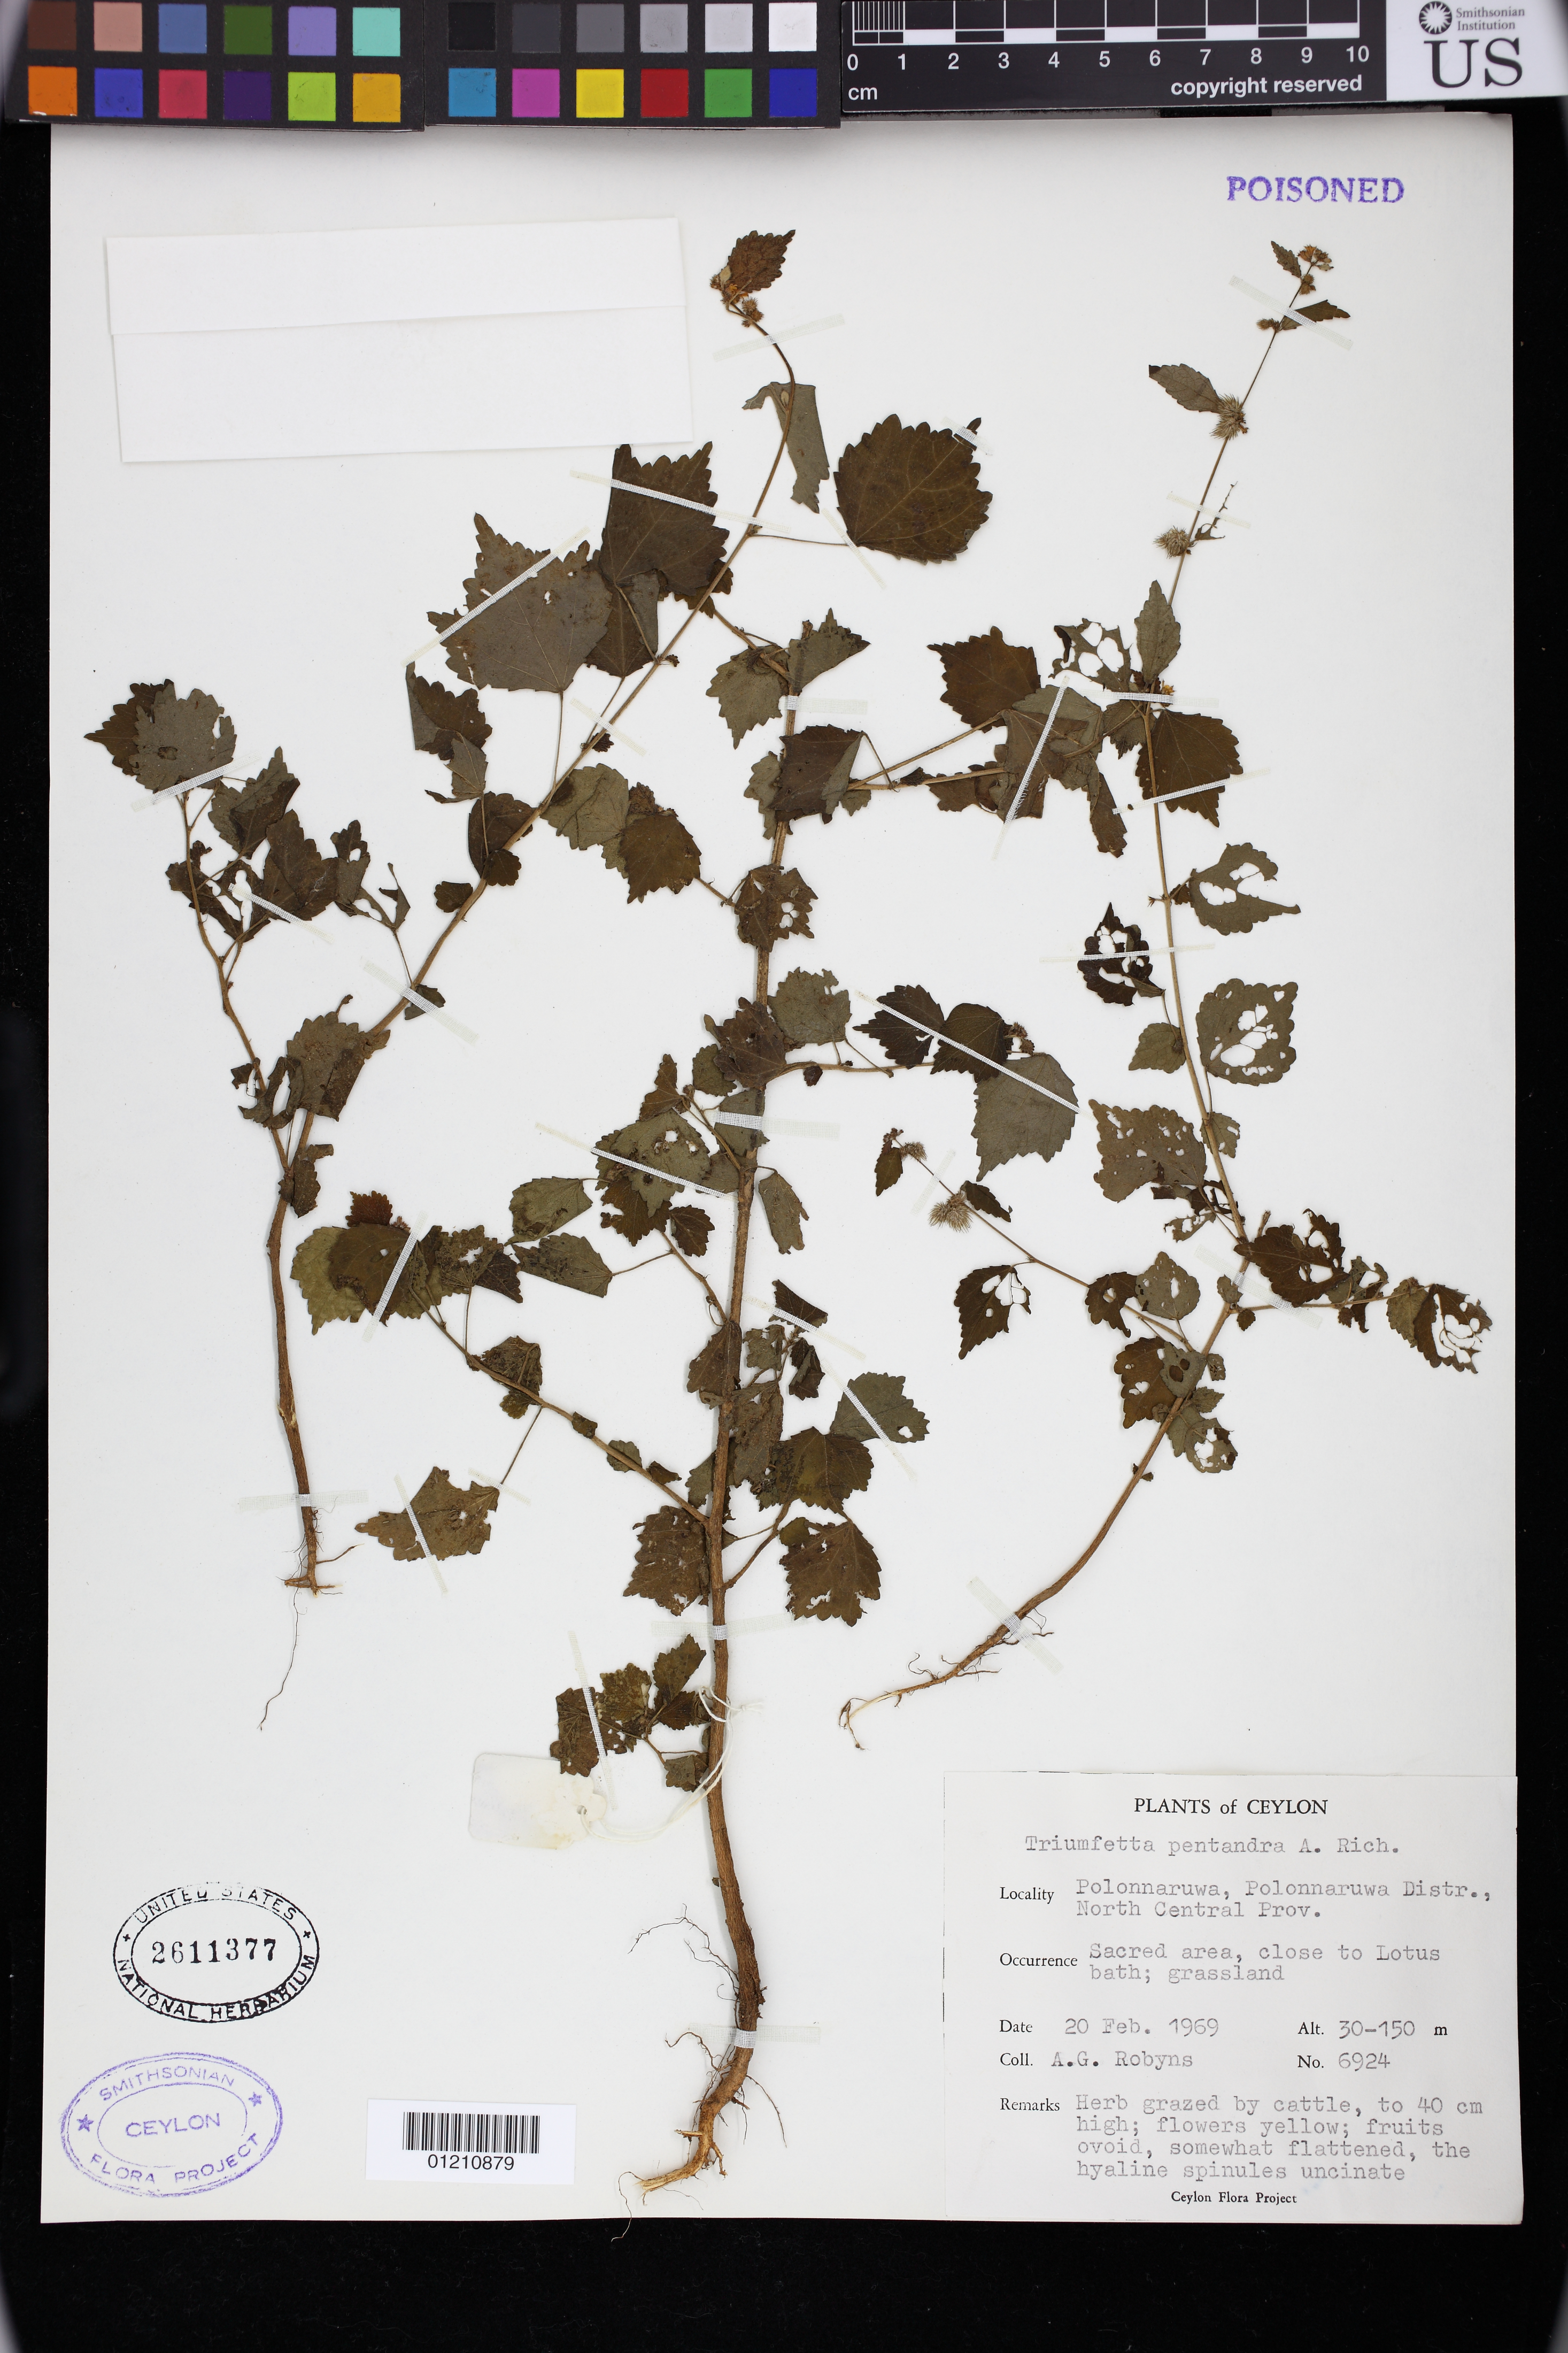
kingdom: Plantae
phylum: Tracheophyta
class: Magnoliopsida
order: Malvales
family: Malvaceae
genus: Triumfetta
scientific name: Triumfetta pentandra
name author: A. Rich.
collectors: A. G. Robyns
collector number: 6924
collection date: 1969-02-20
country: Sri Lanka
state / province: North Central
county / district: Polonnaruwa District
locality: Polonnaruwa, Polonnaruwa Distr.,North Central Prov.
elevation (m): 30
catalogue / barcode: US 2611377